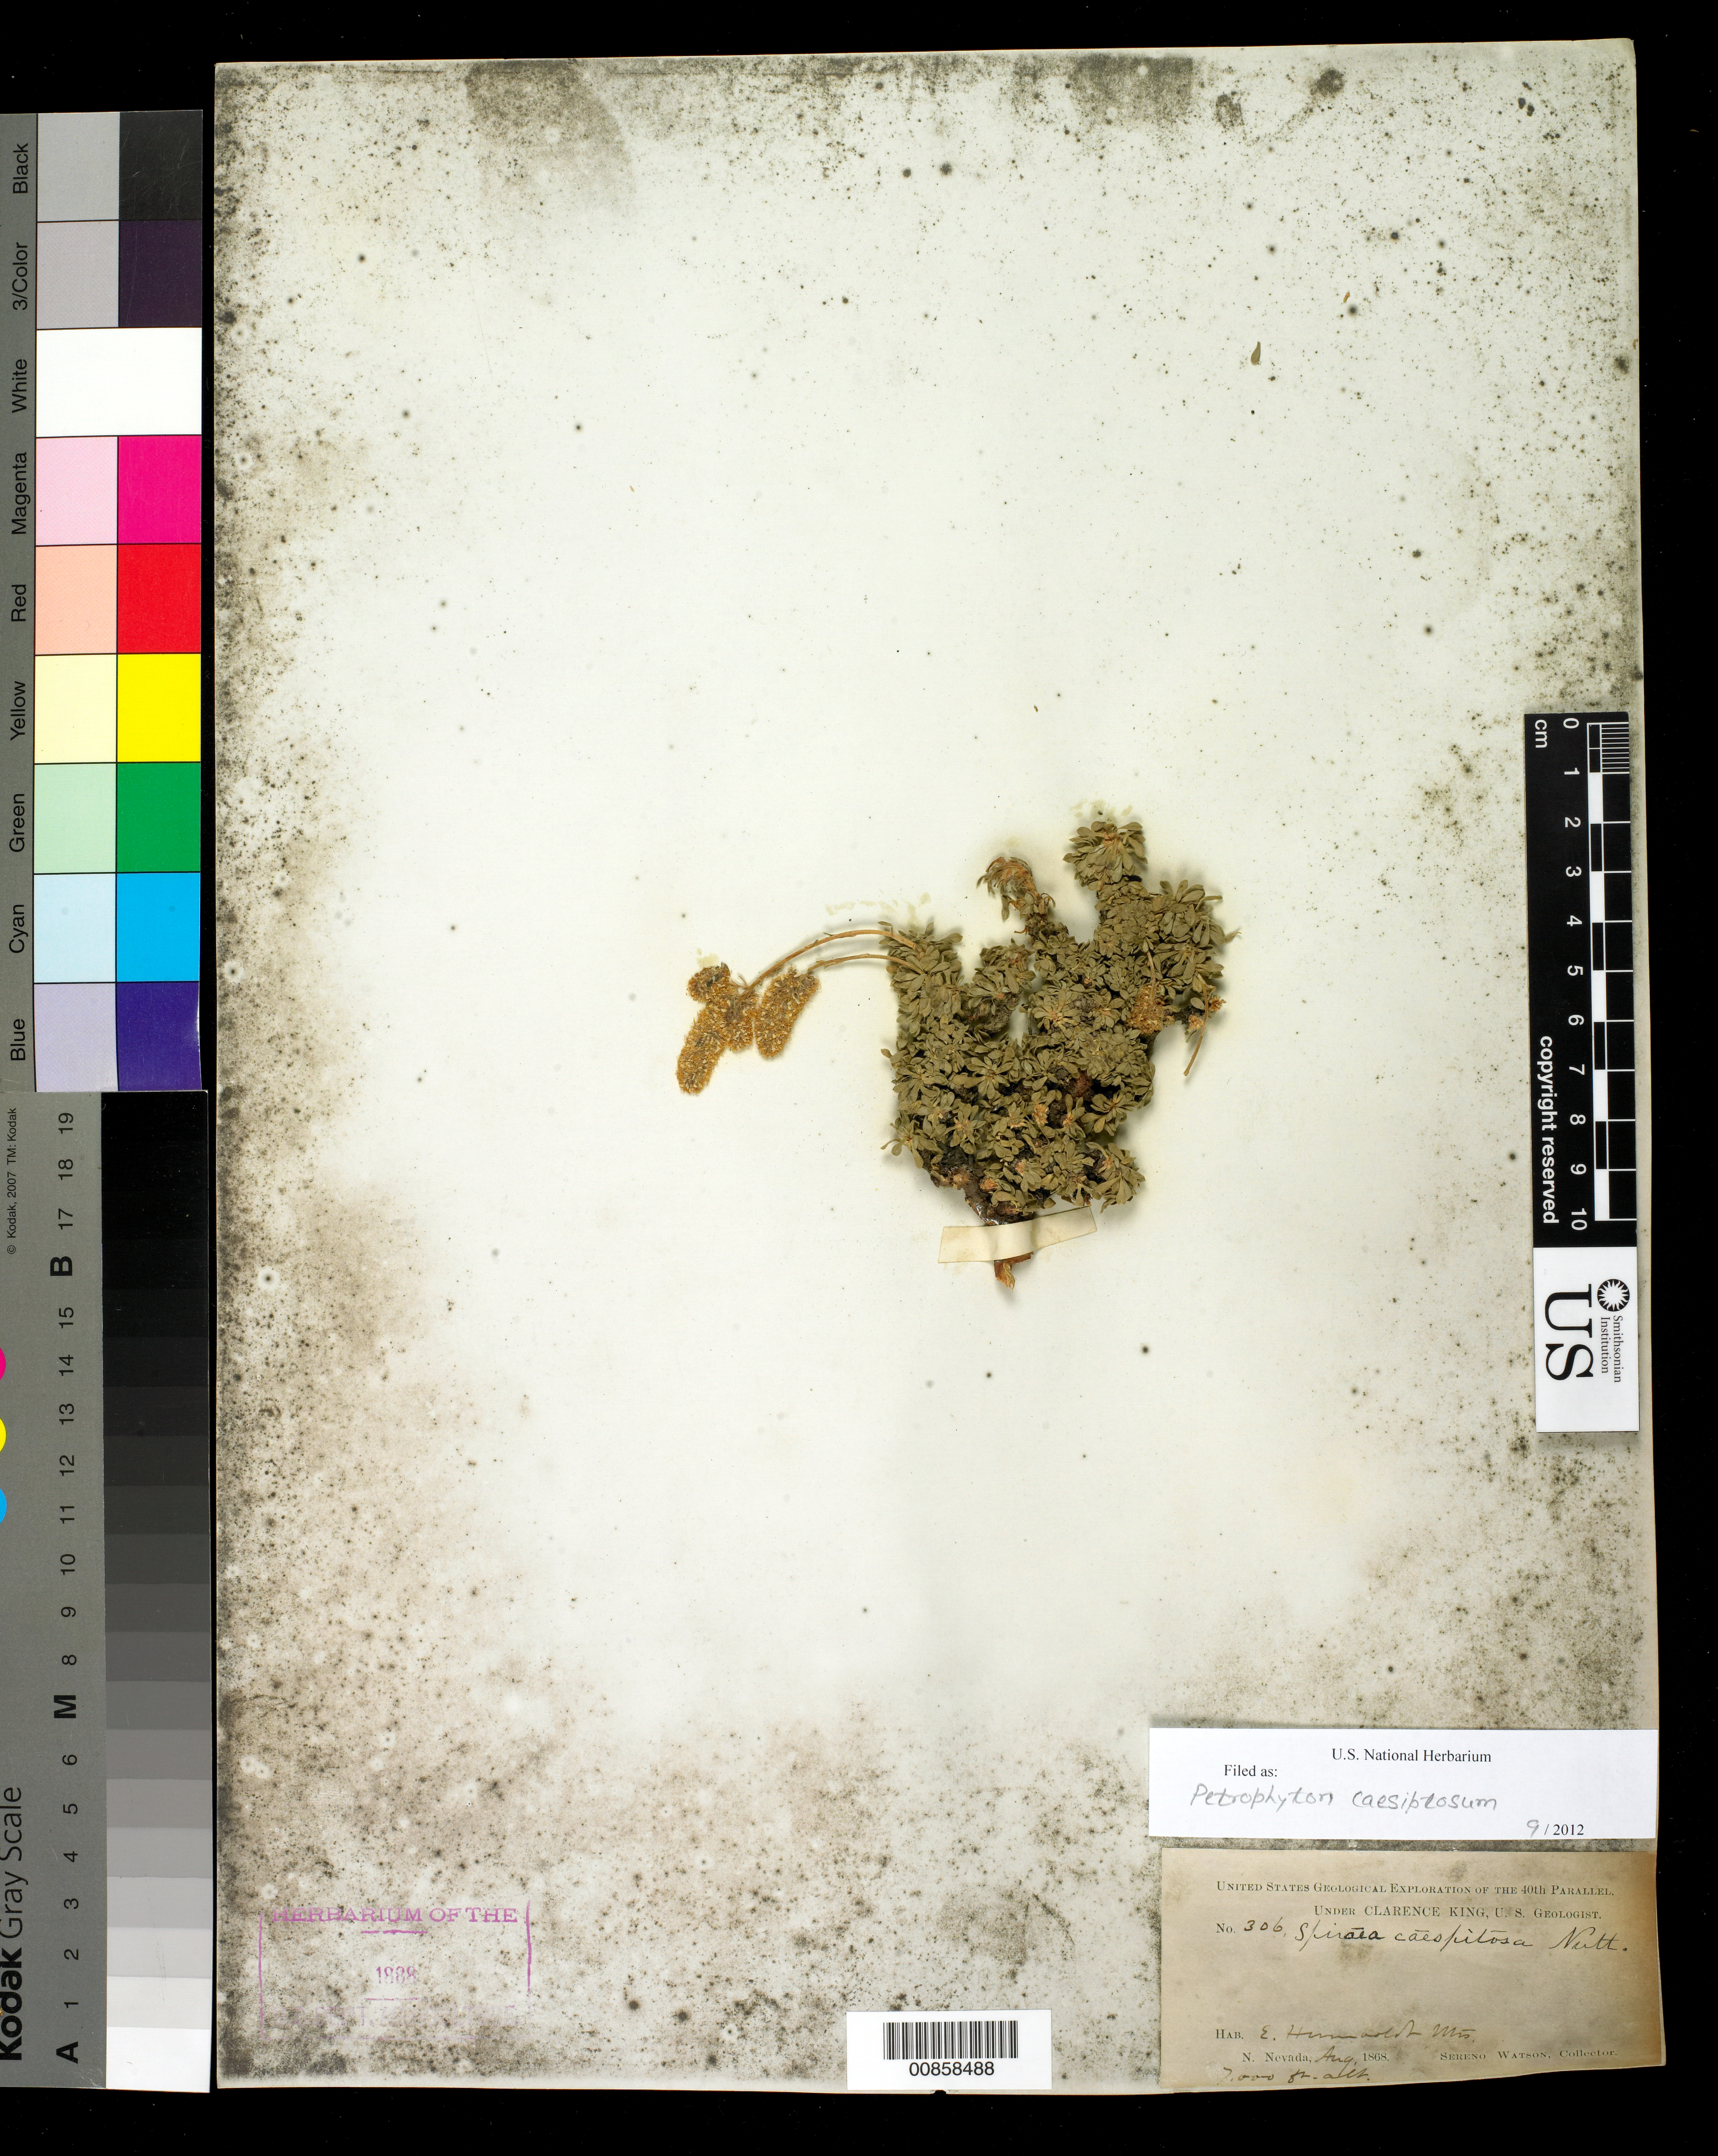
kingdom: Plantae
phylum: Tracheophyta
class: Magnoliopsida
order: Rosales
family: Rosaceae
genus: Petrophytum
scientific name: Petrophytum caespitosum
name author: (Nutt.) Rydb.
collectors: S. Watson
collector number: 306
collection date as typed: Aug 1868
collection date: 1868-08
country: United States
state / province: Nevada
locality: E. Humboldt Mts., N.Nevada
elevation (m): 2134